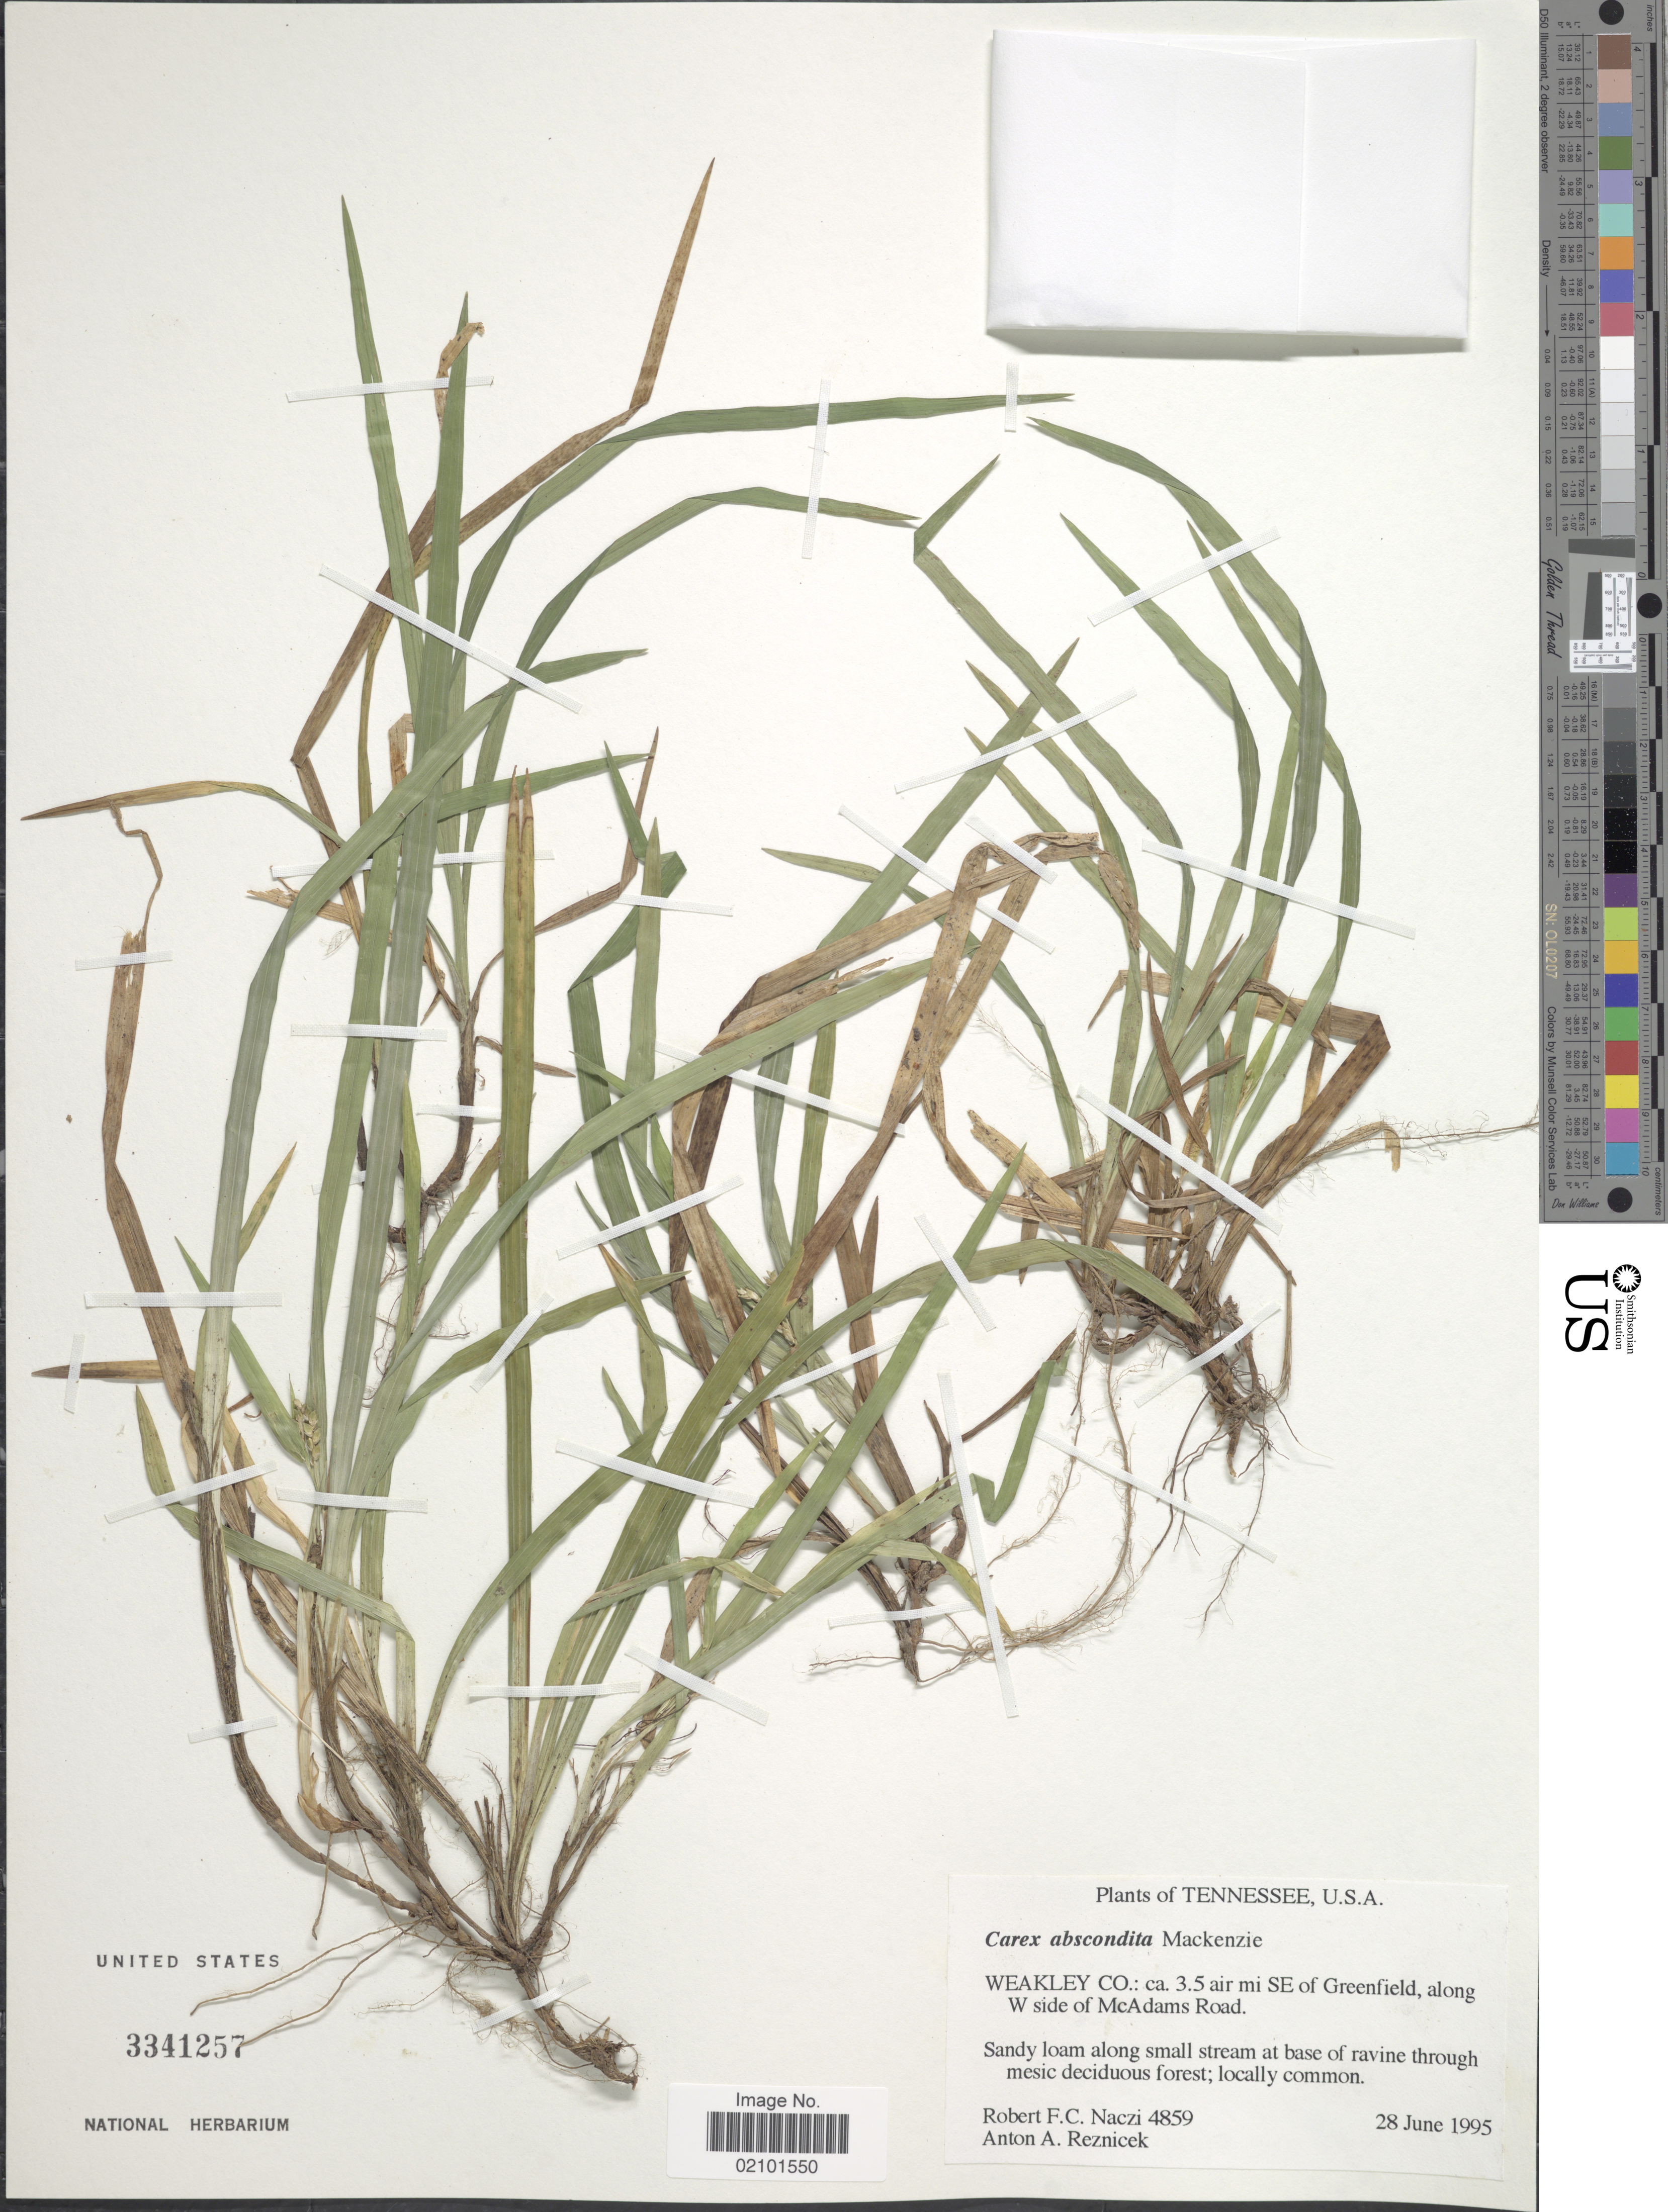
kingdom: Plantae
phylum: Tracheophyta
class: Liliopsida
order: Poales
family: Cyperaceae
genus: Carex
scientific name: Carex abscondita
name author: Mack.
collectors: R. F. C. Naczi & A. A. Reznicek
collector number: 4859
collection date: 1995-06-28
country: United States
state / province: Tennessee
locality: Weakley Co.: ca. 3.5 air mi SE of Greenfield, along W side of McAdams Road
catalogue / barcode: US 3341257